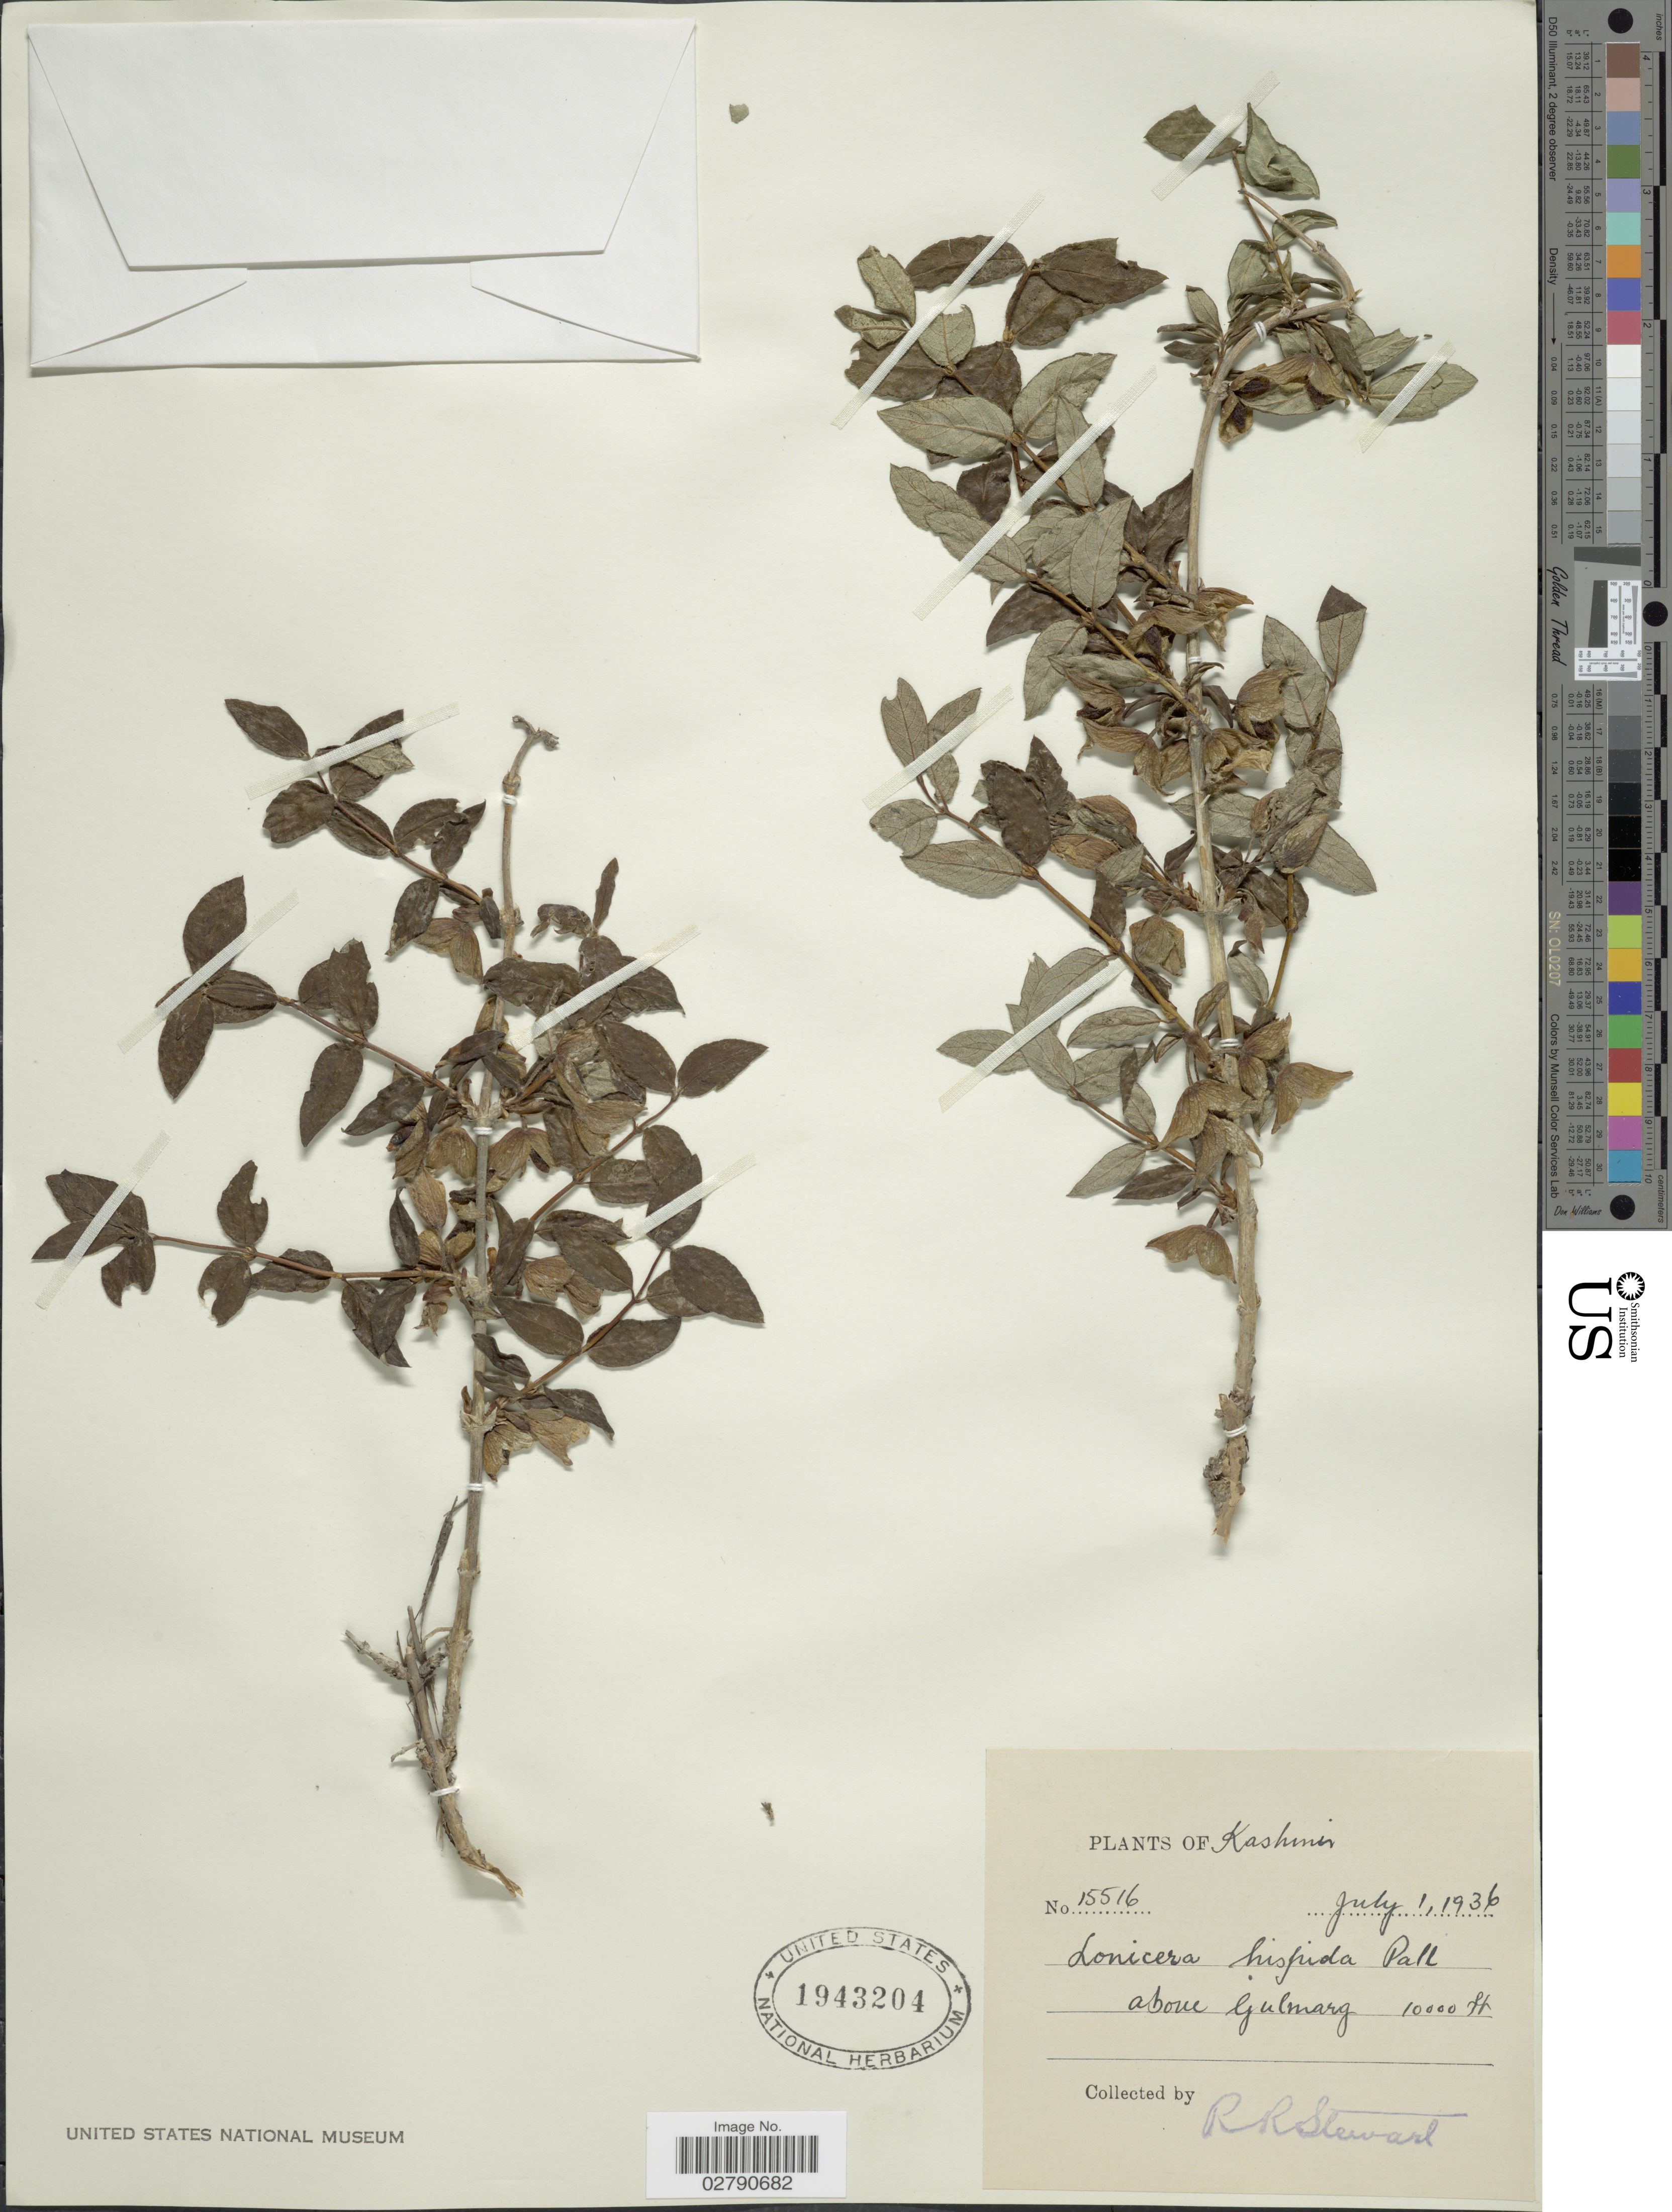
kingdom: Plantae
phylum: Tracheophyta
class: Magnoliopsida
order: Dipsacales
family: Caprifoliaceae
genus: Lonicera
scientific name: Lonicera hispida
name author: Pall. ex Roem. & Schult.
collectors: R. R. Stewart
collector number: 15516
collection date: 1936-07-01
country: India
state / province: Jammu and Kashmir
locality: Kashmir. Above Gulmarg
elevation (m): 3048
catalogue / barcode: US 1943204